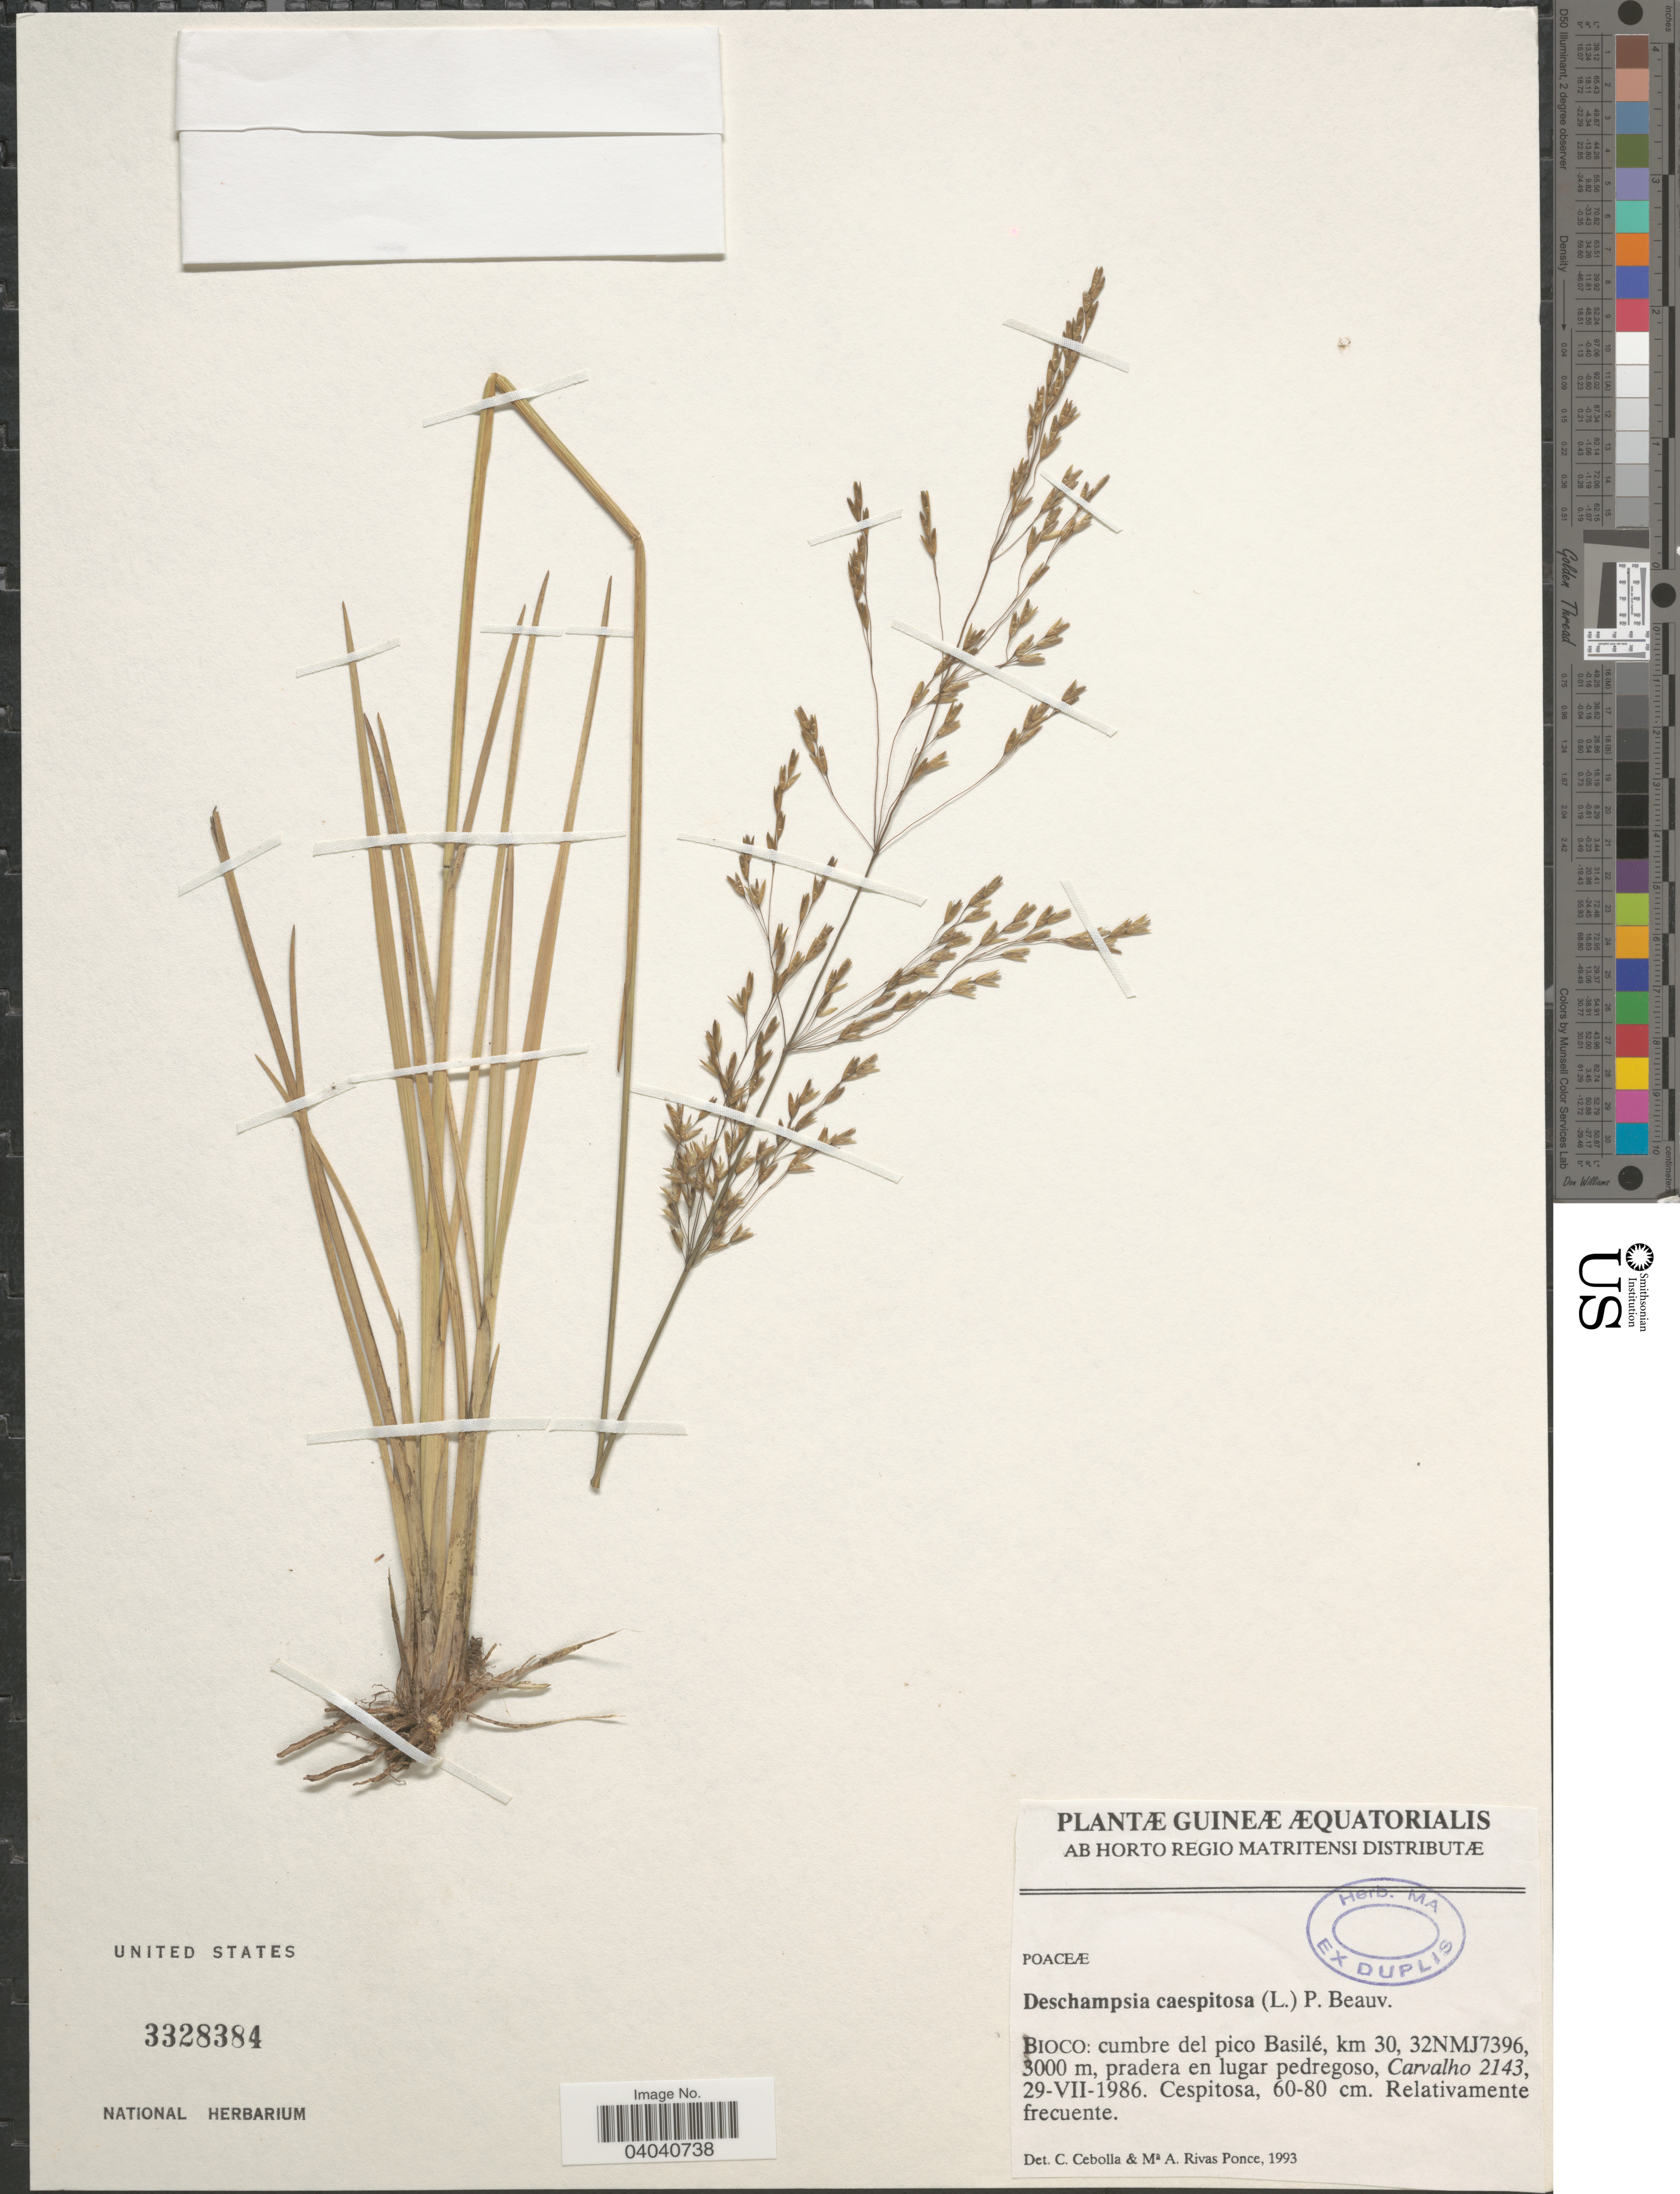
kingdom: Plantae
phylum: Tracheophyta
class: Liliopsida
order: Poales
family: Poaceae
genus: Deschampsia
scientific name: Deschampsia cespitosa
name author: (L.) P. Beauv.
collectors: Carvalho, --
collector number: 2143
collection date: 1986-07-29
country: Equatorial Guinea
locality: Guineæ Æquatorialis. Bioco: cumbre del pico Basilé, km 30, 32NMJ7396,.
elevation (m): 3000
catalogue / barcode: US 3328384